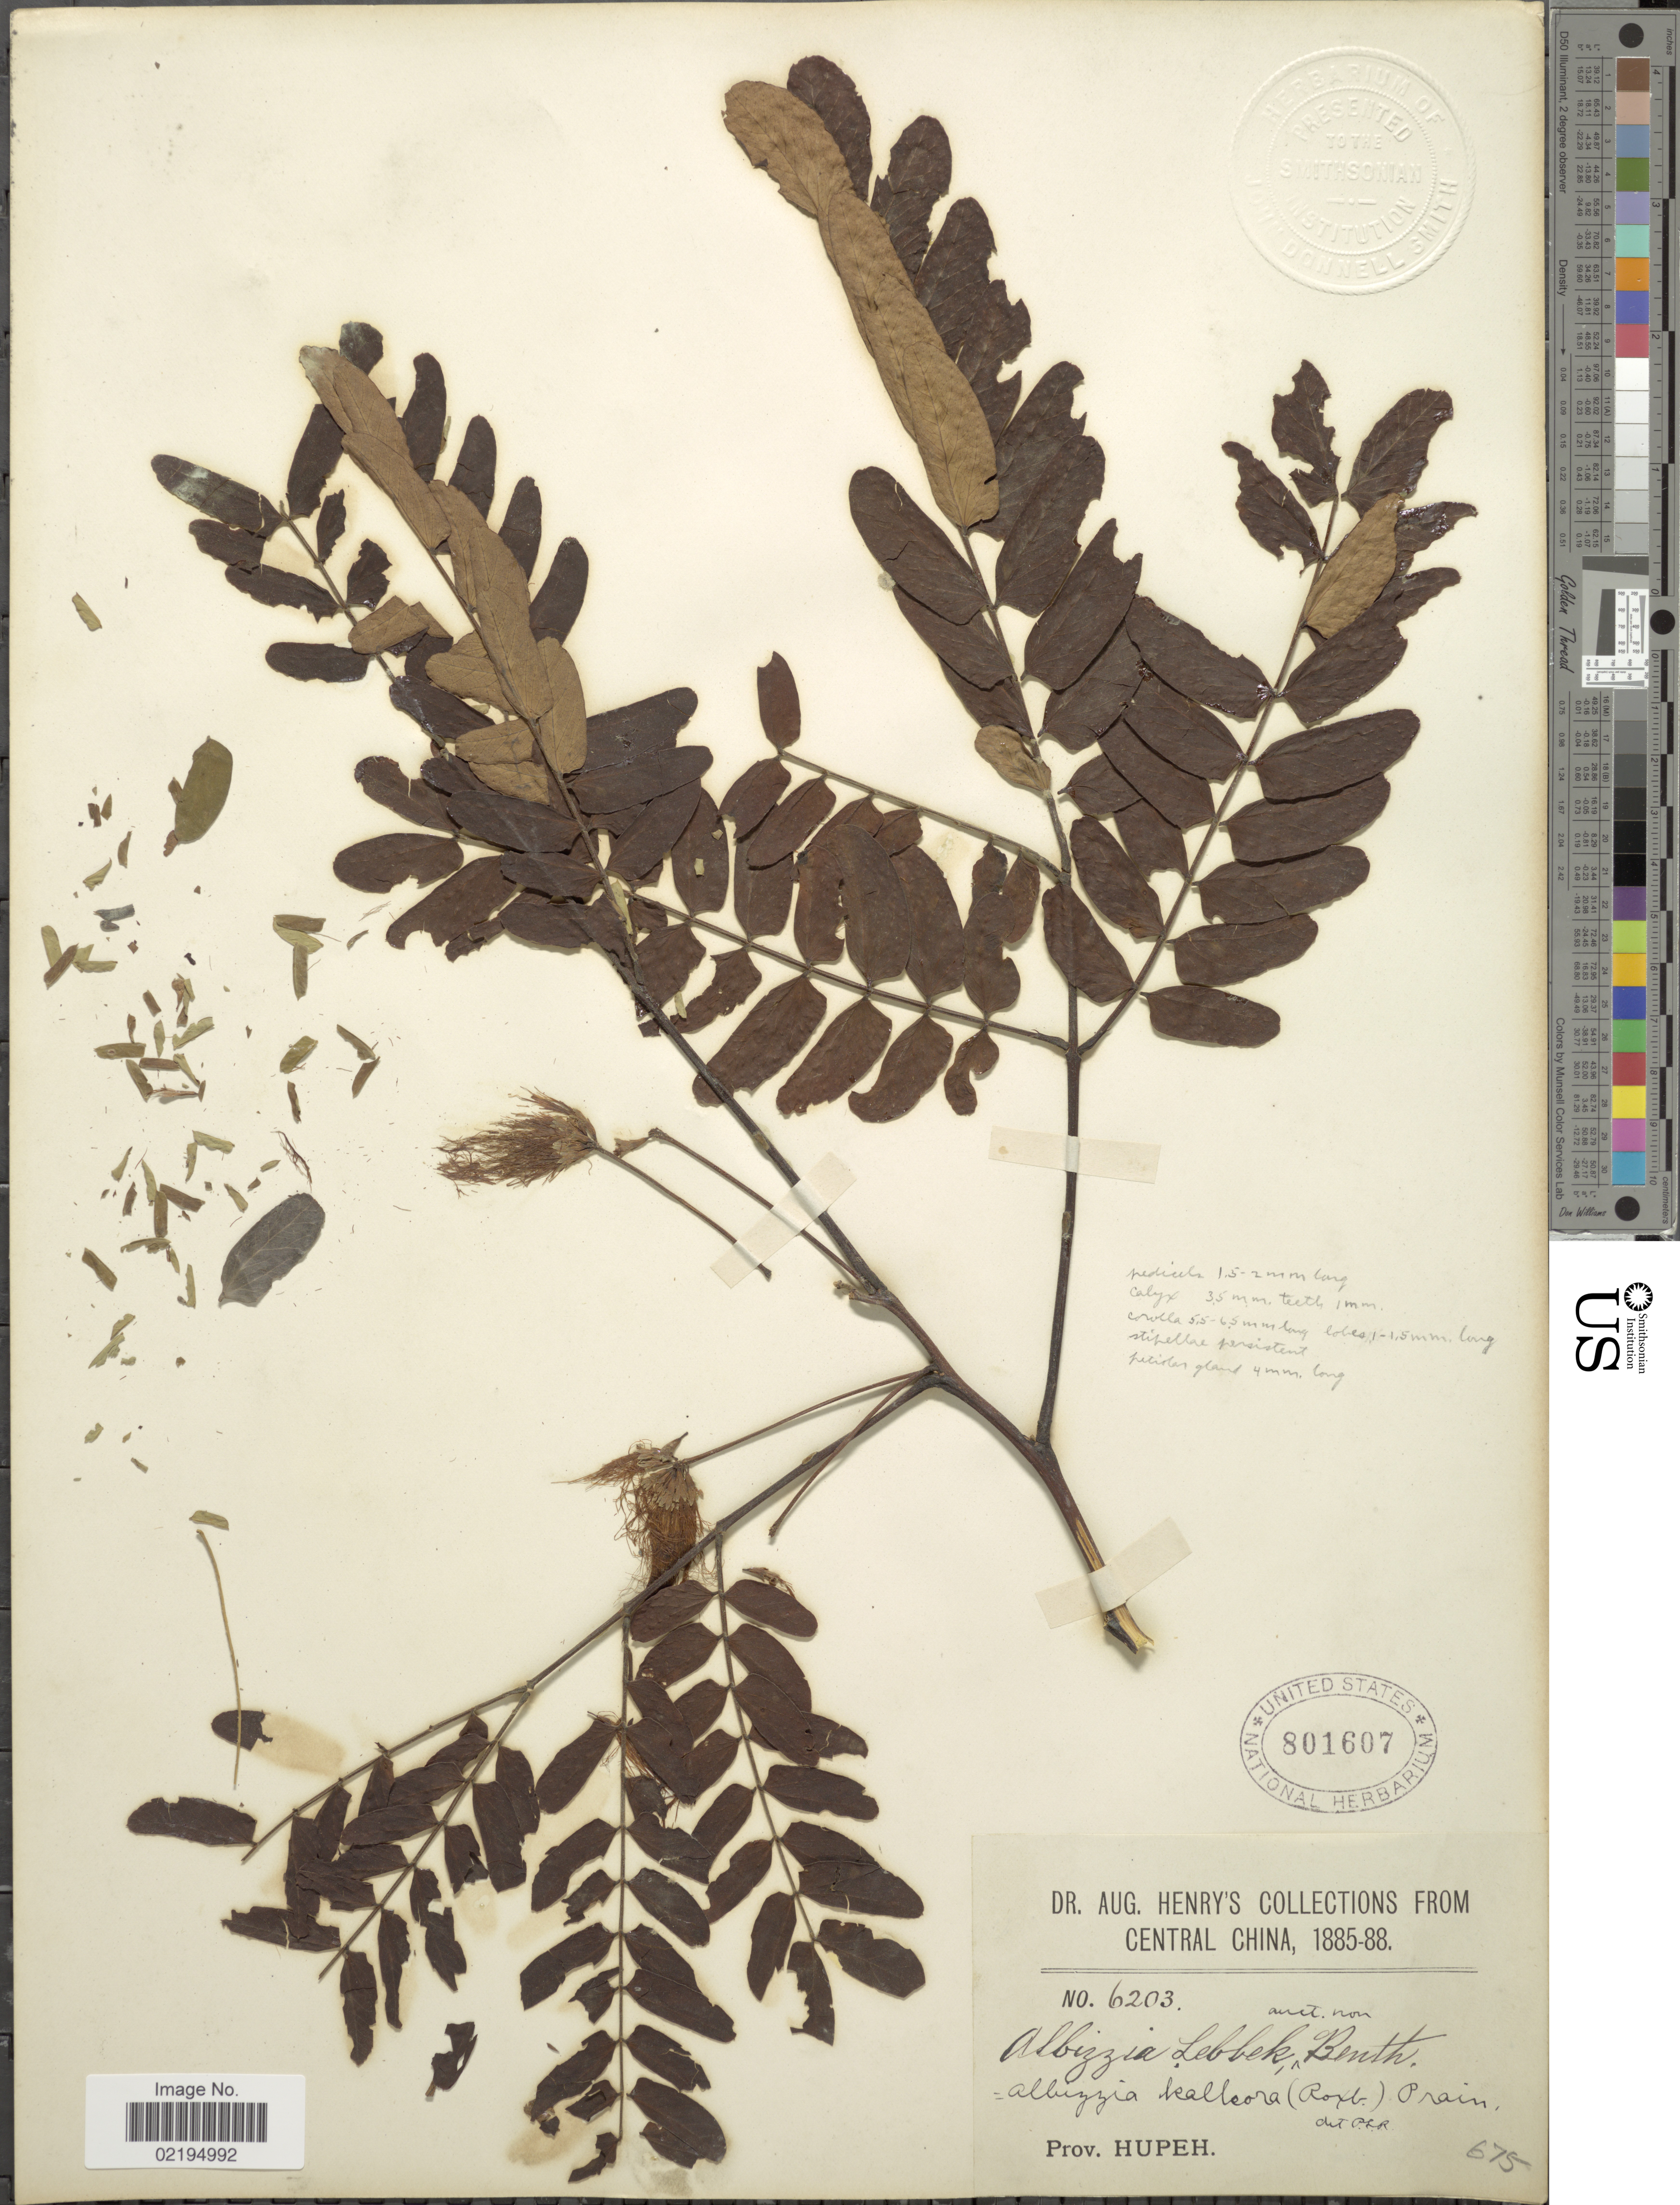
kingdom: Plantae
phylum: Tracheophyta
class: Magnoliopsida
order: Fabales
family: Fabaceae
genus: Albizia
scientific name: Albizia kalkora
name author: (Roxb.) Prain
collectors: A. Henry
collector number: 6203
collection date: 1885/1888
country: China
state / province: Hubei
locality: Prov. Hupeh, Central China.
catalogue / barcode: US 801607